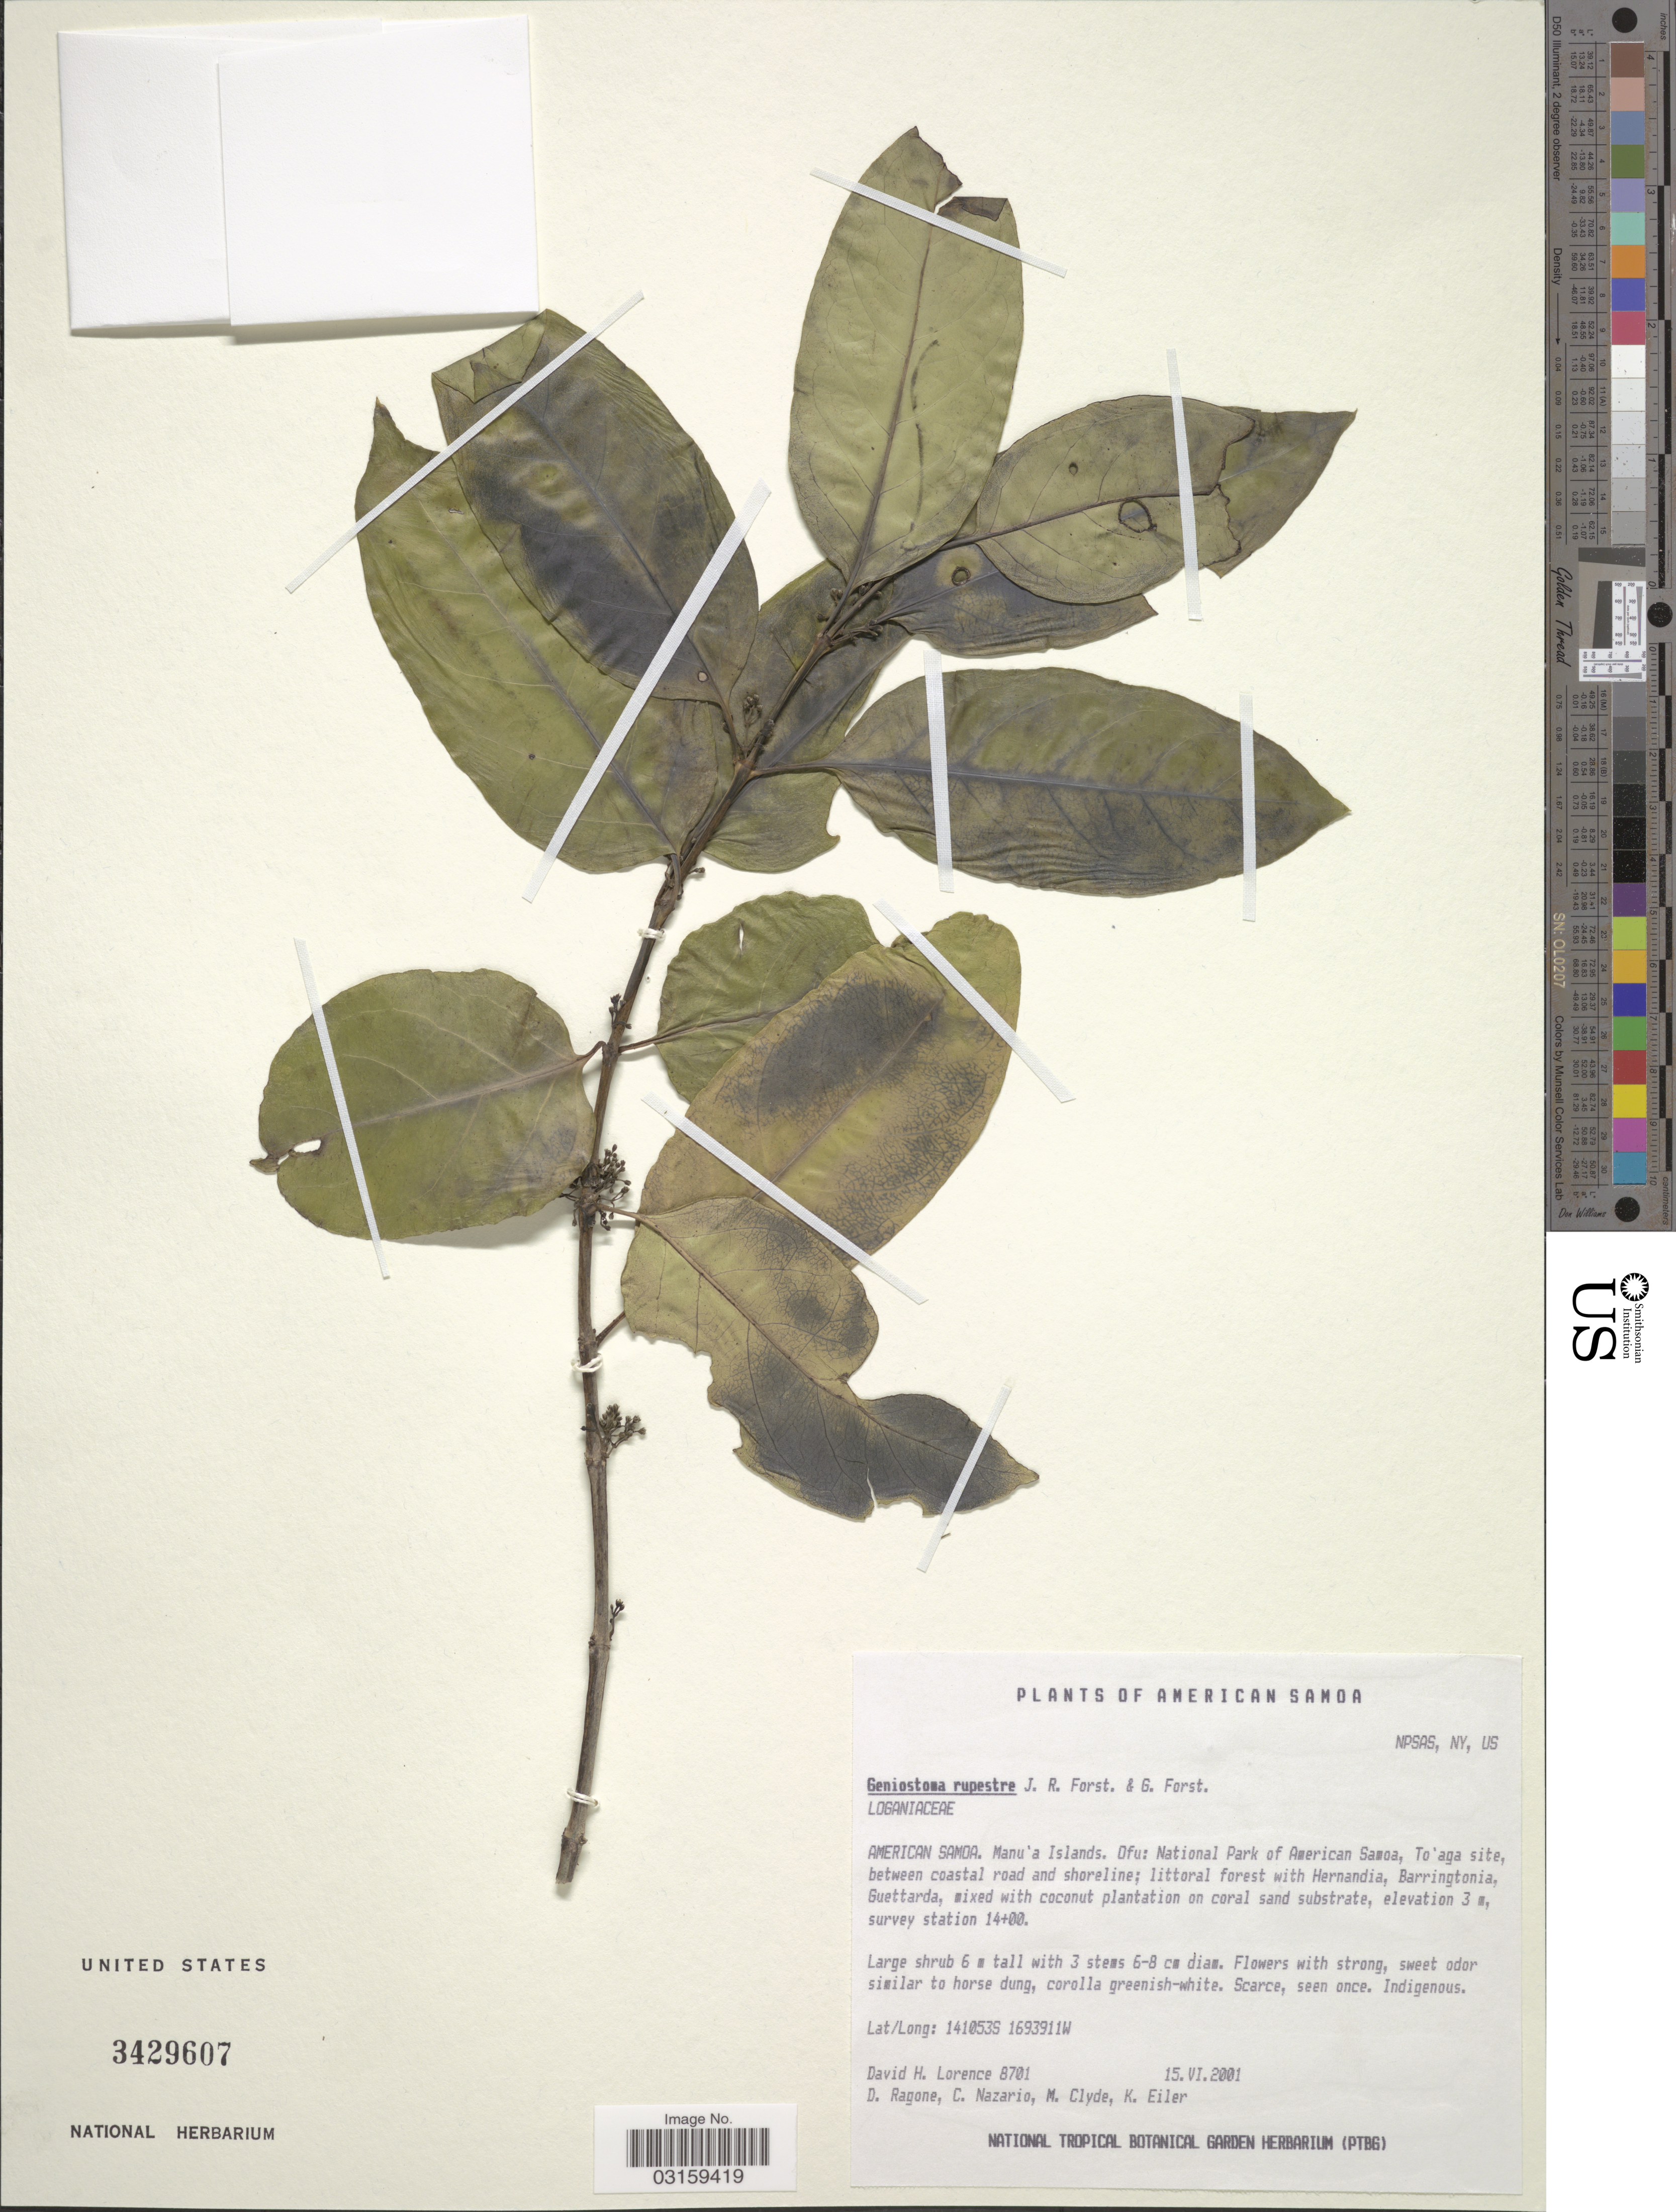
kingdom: Plantae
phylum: Tracheophyta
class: Magnoliopsida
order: Gentianales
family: Loganiaceae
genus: Geniostoma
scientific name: Geniostoma rupestre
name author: J.R. Forst. & G. Forst.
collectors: D. Lorence, D. Ragone, C. Nazario, M. Clyde & K. Eiler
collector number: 8701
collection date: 2001-06-15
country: American Samoa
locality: Manu'a Islands. Ofu: National Park of American Samoa, To'aga site, between coastal road and shoreline.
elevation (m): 3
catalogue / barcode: US 3429607